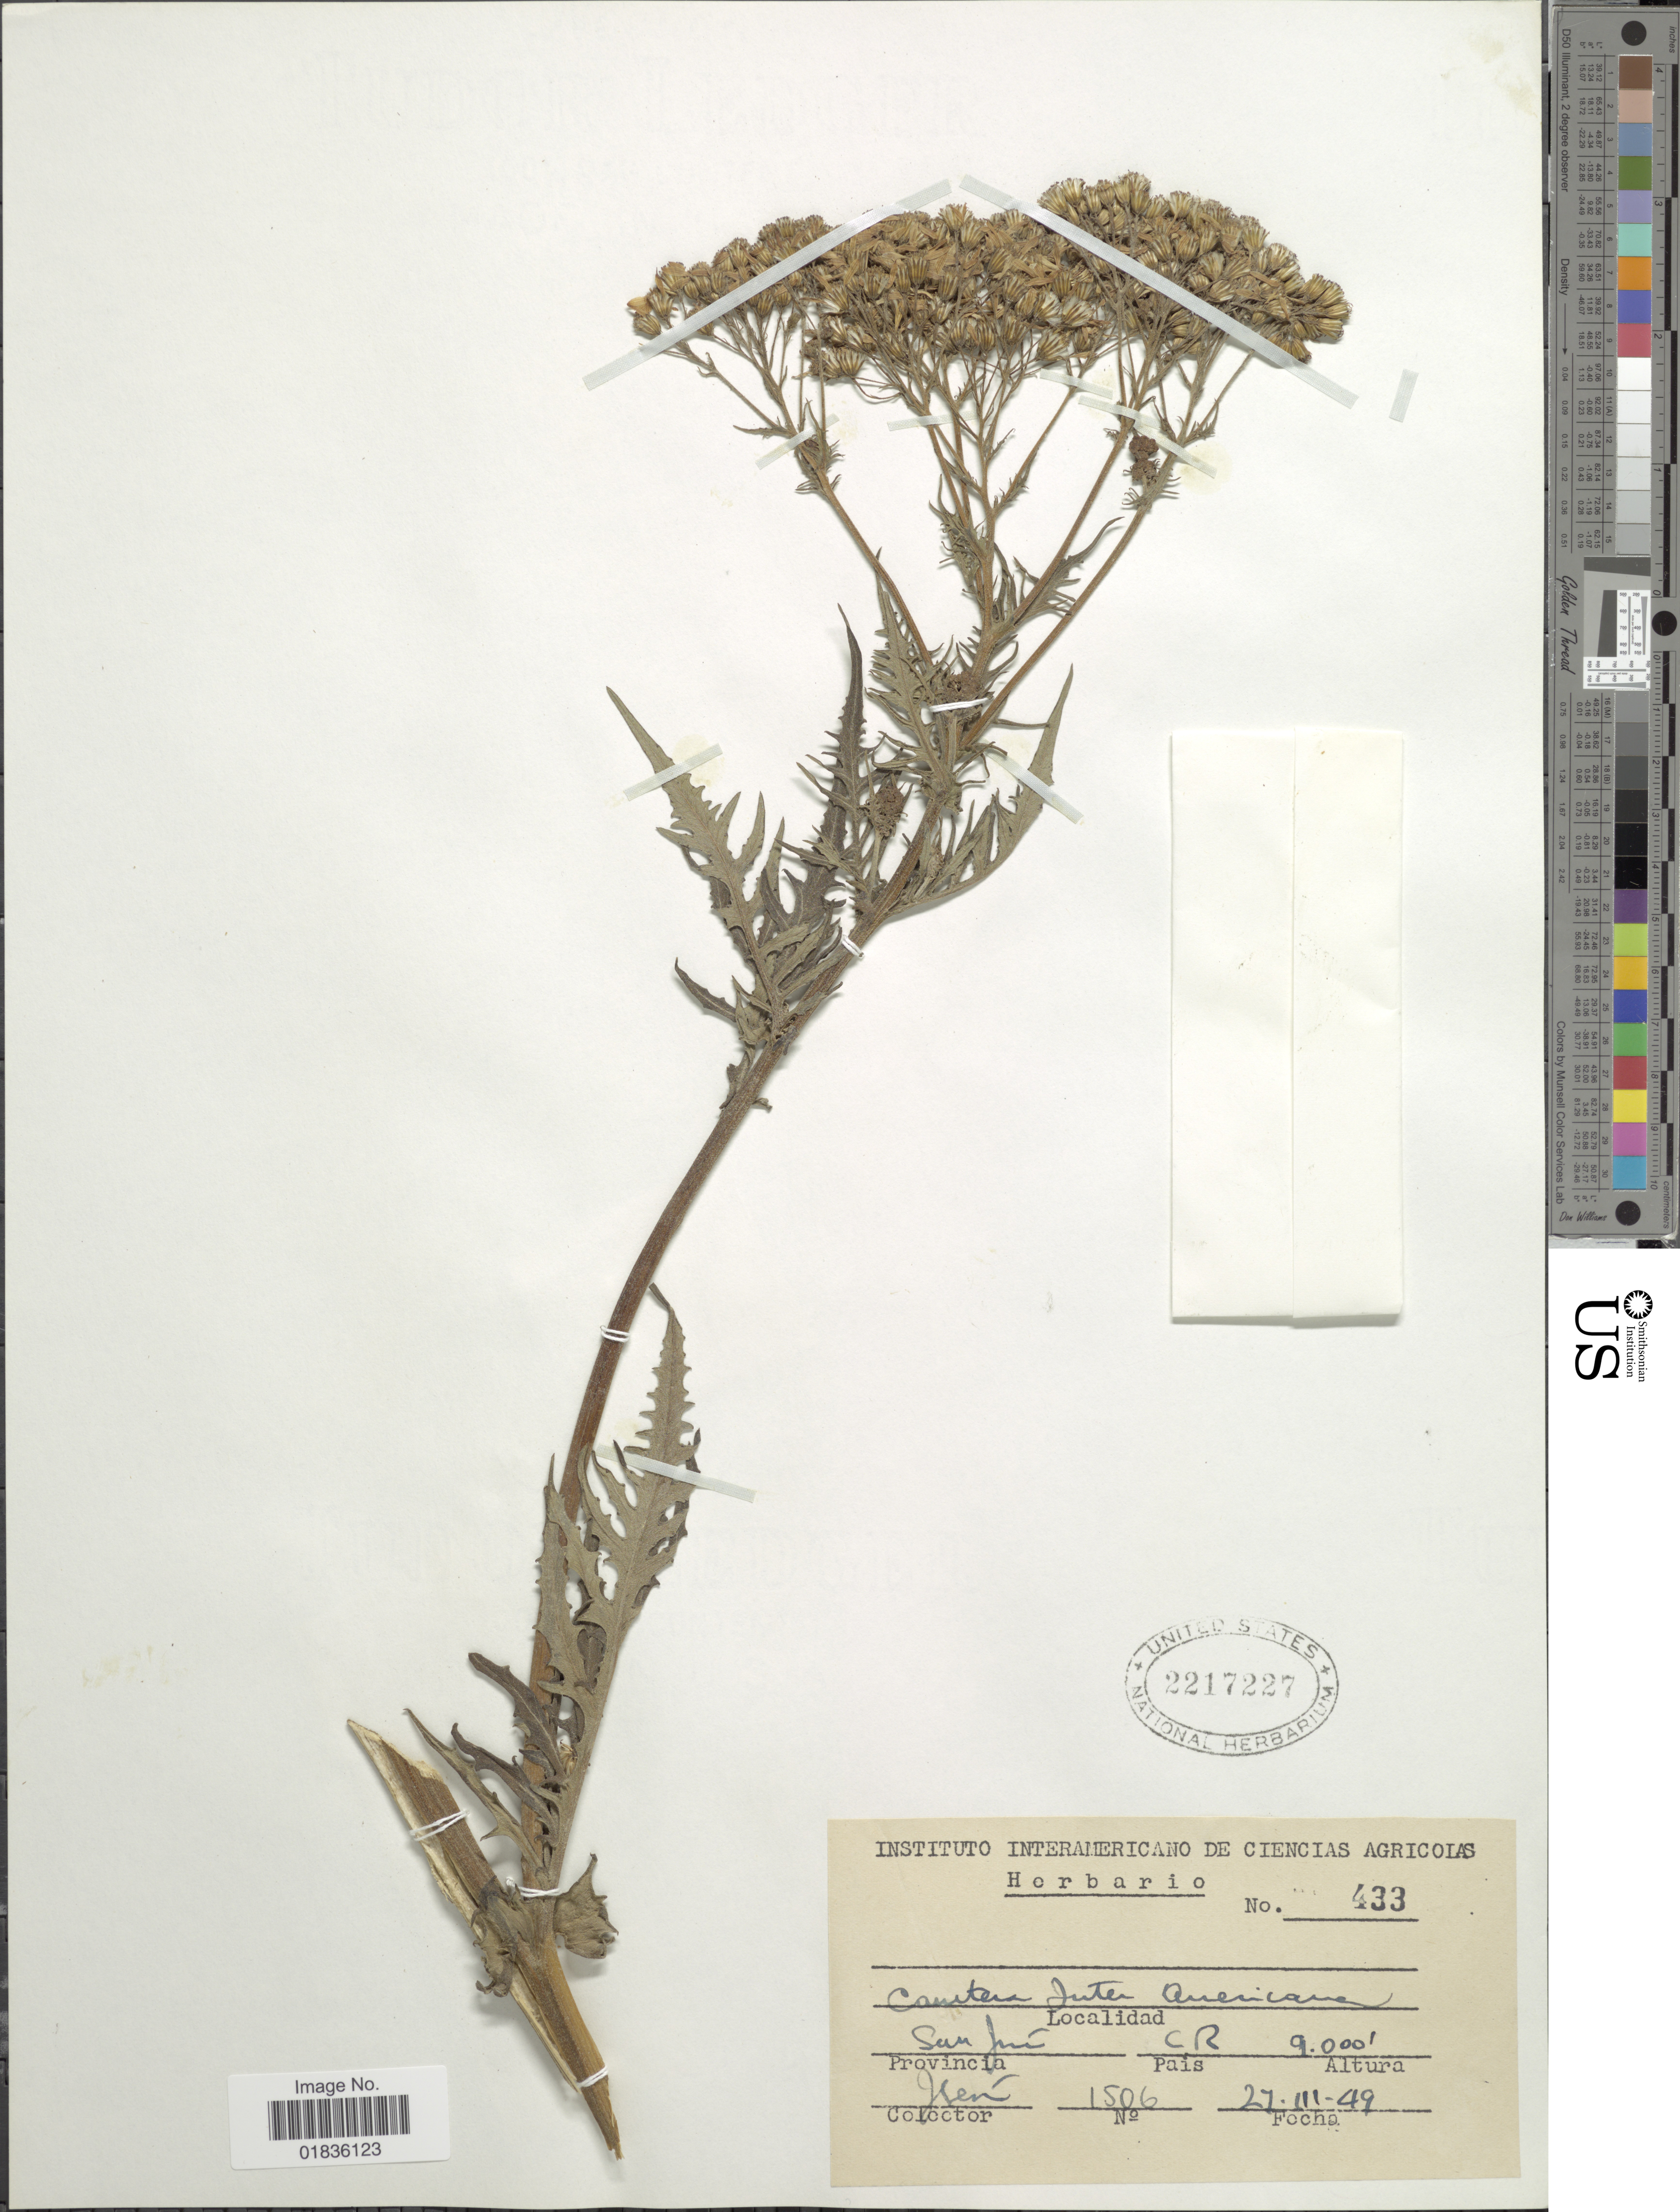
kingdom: Plantae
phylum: Tracheophyta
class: Magnoliopsida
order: Asterales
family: Asteraceae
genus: Senecio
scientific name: Senecio costaricensis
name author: R.M. King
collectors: Ken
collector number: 1506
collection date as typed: Transcribed d/m/y: 27/3/49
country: Costa Rica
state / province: San José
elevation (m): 2743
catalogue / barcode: US 2217227